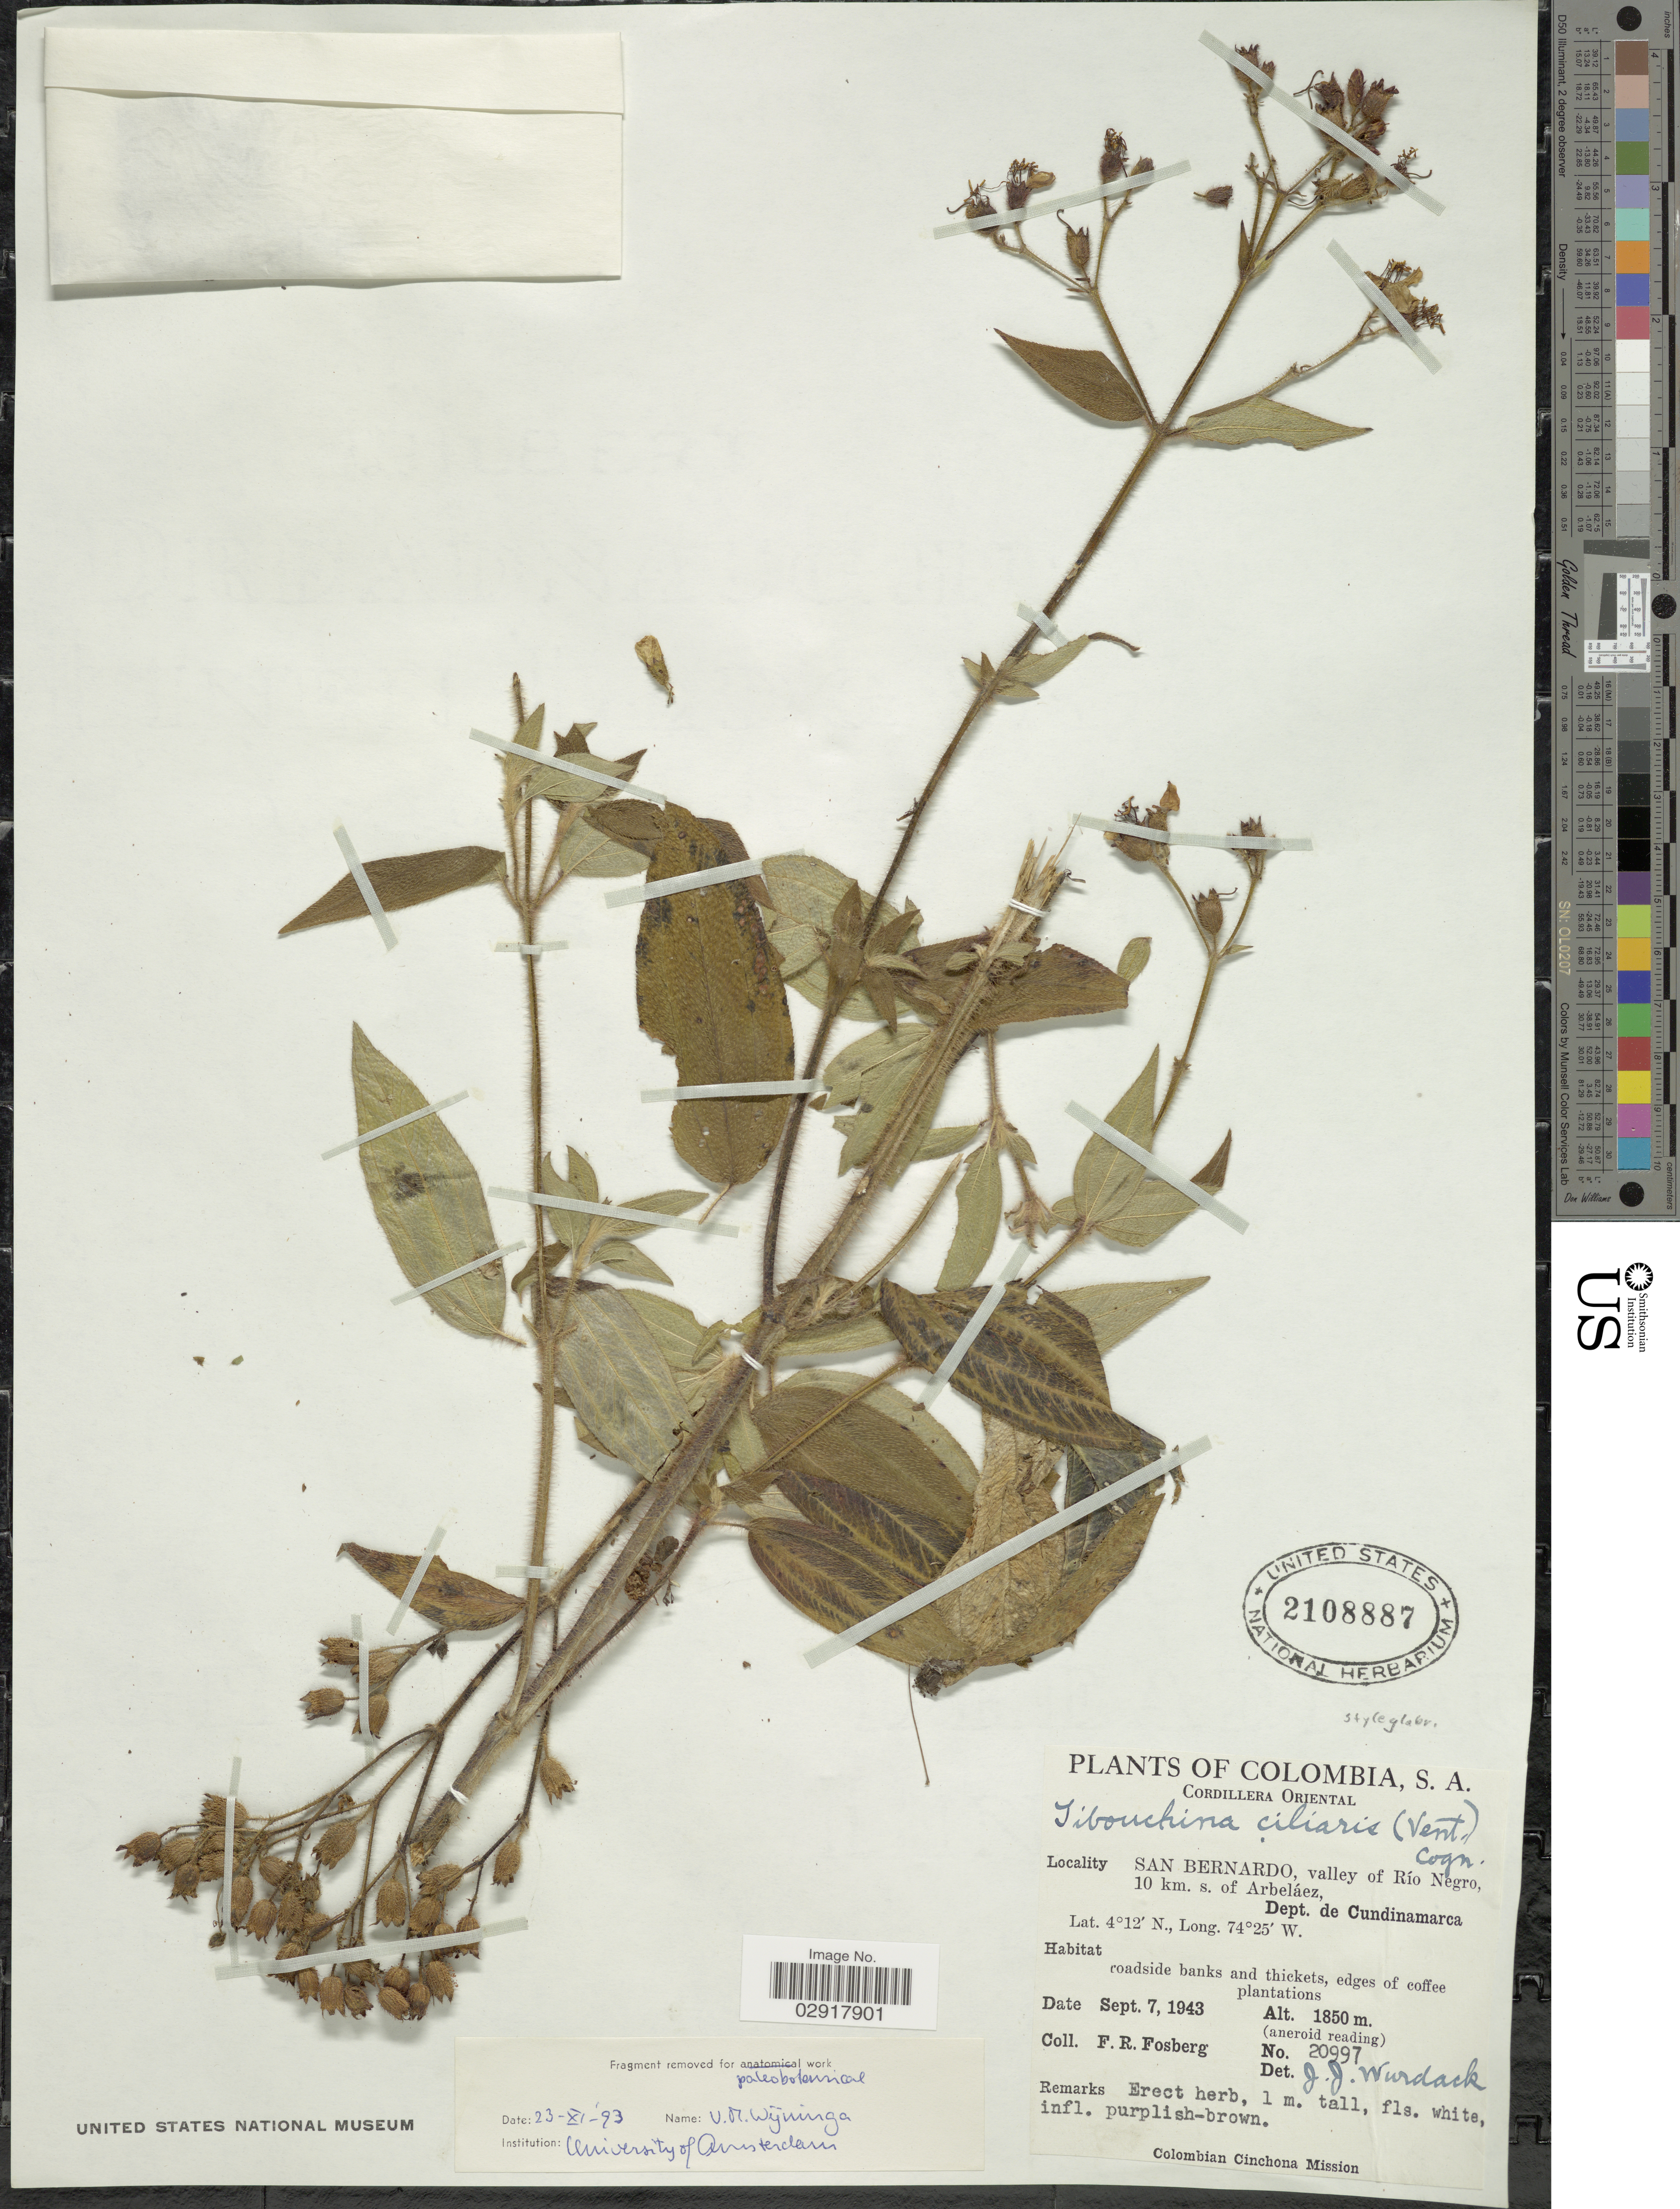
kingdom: Plantae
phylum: Tracheophyta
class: Magnoliopsida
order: Myrtales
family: Melastomataceae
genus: Chaetogastra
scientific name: Chaetogastra ciliaris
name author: (Vent.) DC.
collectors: F. R. Fosberg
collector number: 20997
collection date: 1943-09-07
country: Colombia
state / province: Cundinamarca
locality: Cordillera Oriental. San Bernardo, valley of Río Negro, 10 km. s. of Arbeláez, Dept. de Cundinamarca, roadside banks and thickets, edges of coffee plantations.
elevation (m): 1850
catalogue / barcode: US 2108887